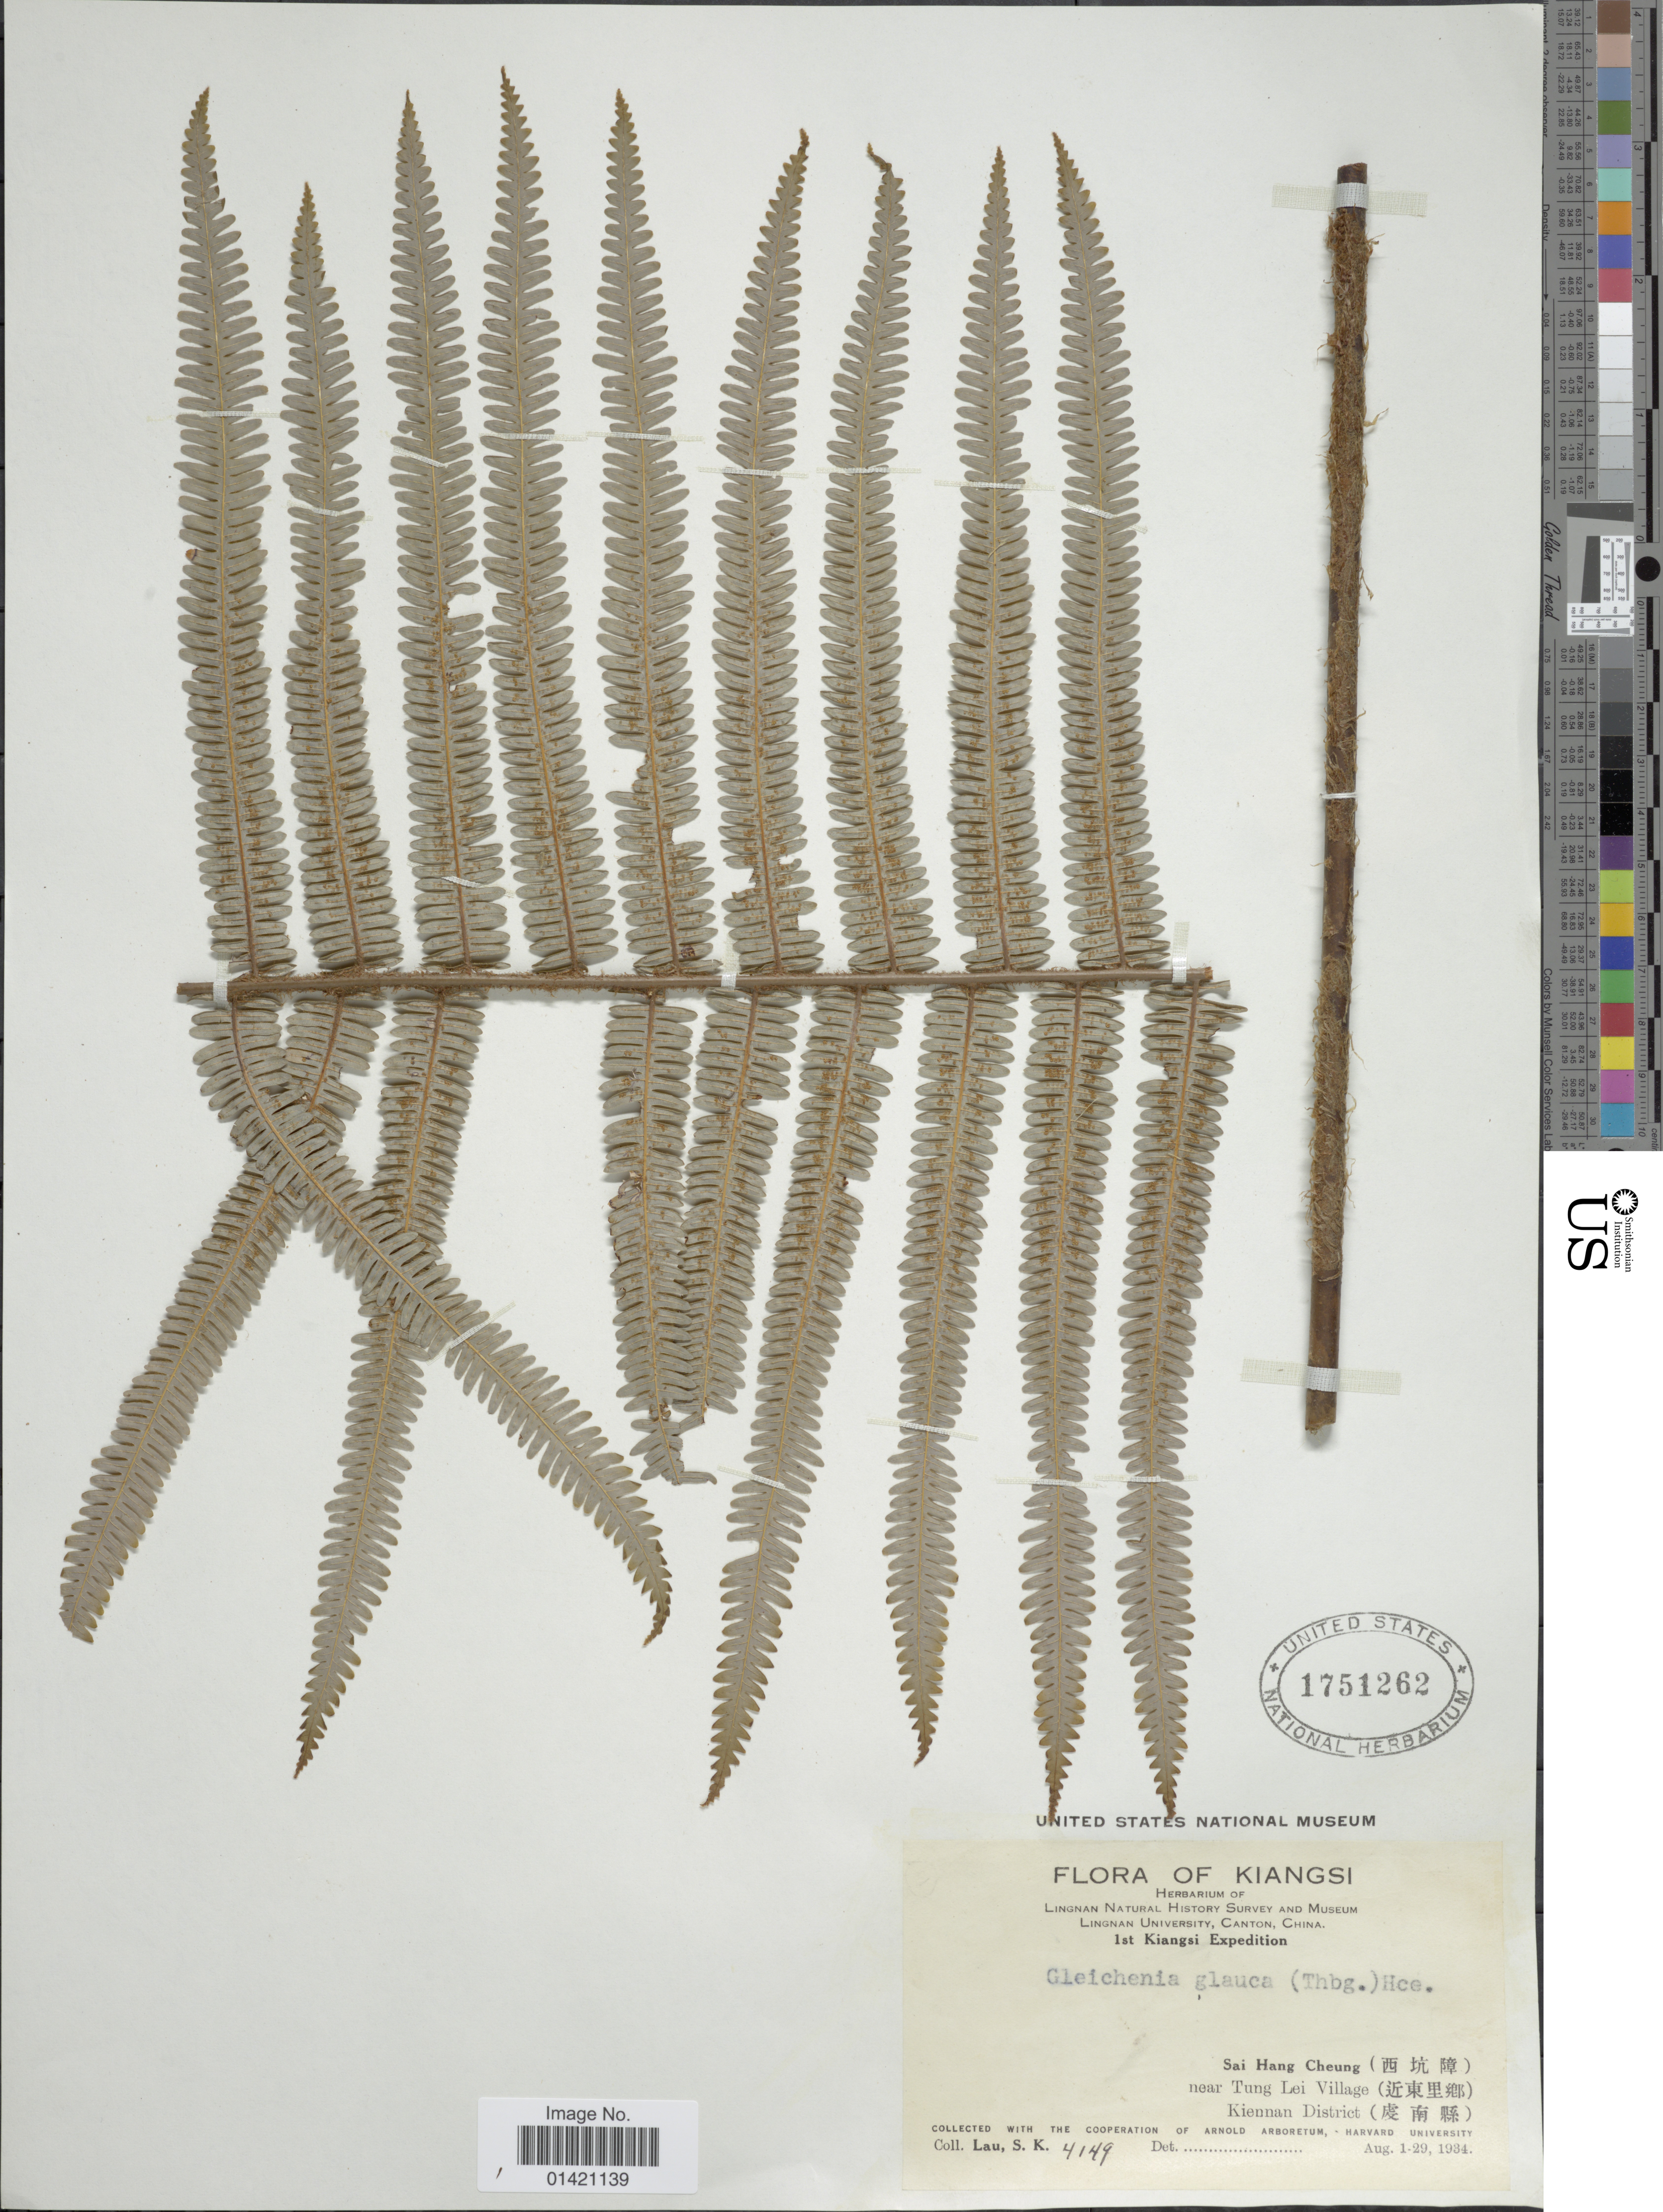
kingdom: Plantae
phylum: Tracheophyta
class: Polypodiopsida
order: Gleicheniales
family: Gleicheniaceae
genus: Diplopterygium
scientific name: Diplopterygium glaucum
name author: (Thunb. ex Houtt.) Nakai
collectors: S. K. Lau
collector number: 4149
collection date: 1934-08-01/1934-08-29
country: China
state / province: Jiangxi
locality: Kiangsi. Sai Hang Cheung near Tung Lei Village. Kiennan District.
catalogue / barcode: US 1751262